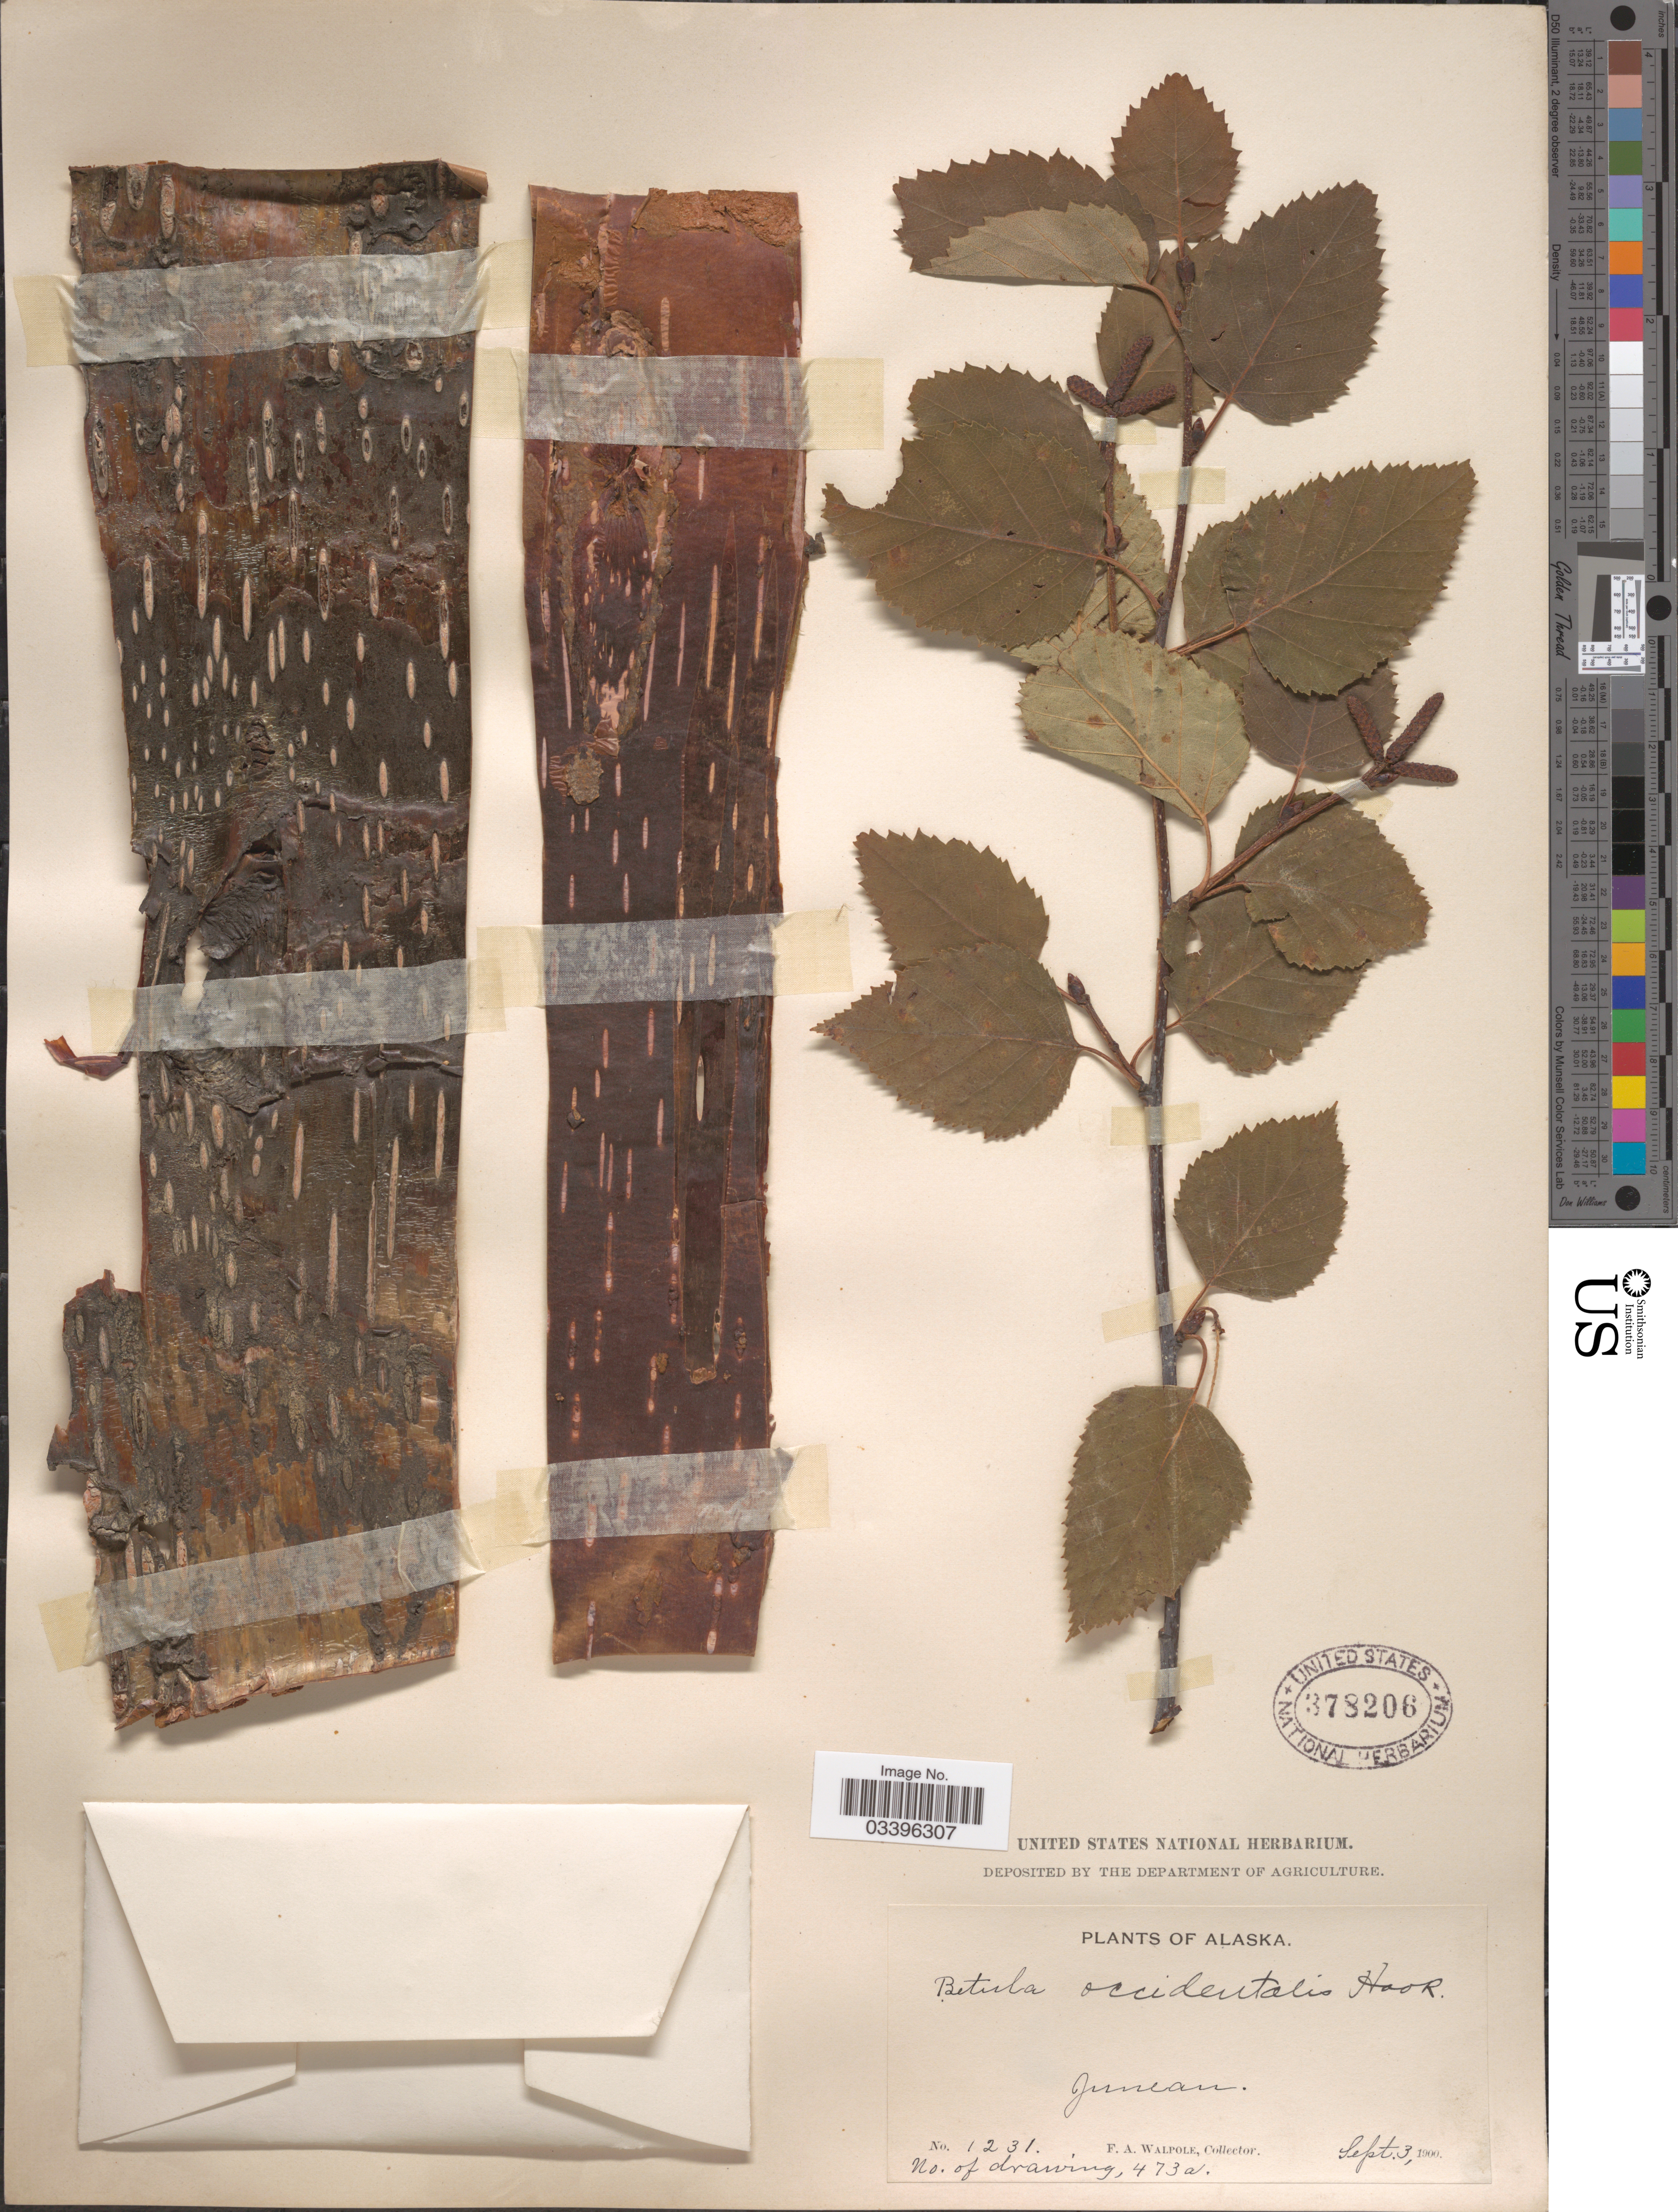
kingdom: Plantae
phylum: Tracheophyta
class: Magnoliopsida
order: Fagales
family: Betulaceae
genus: Betula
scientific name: Betula occidentalis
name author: Hook.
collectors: F. Walpole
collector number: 1231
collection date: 1900-09-03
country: United States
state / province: Alaska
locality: Juneau.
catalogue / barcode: US 378206